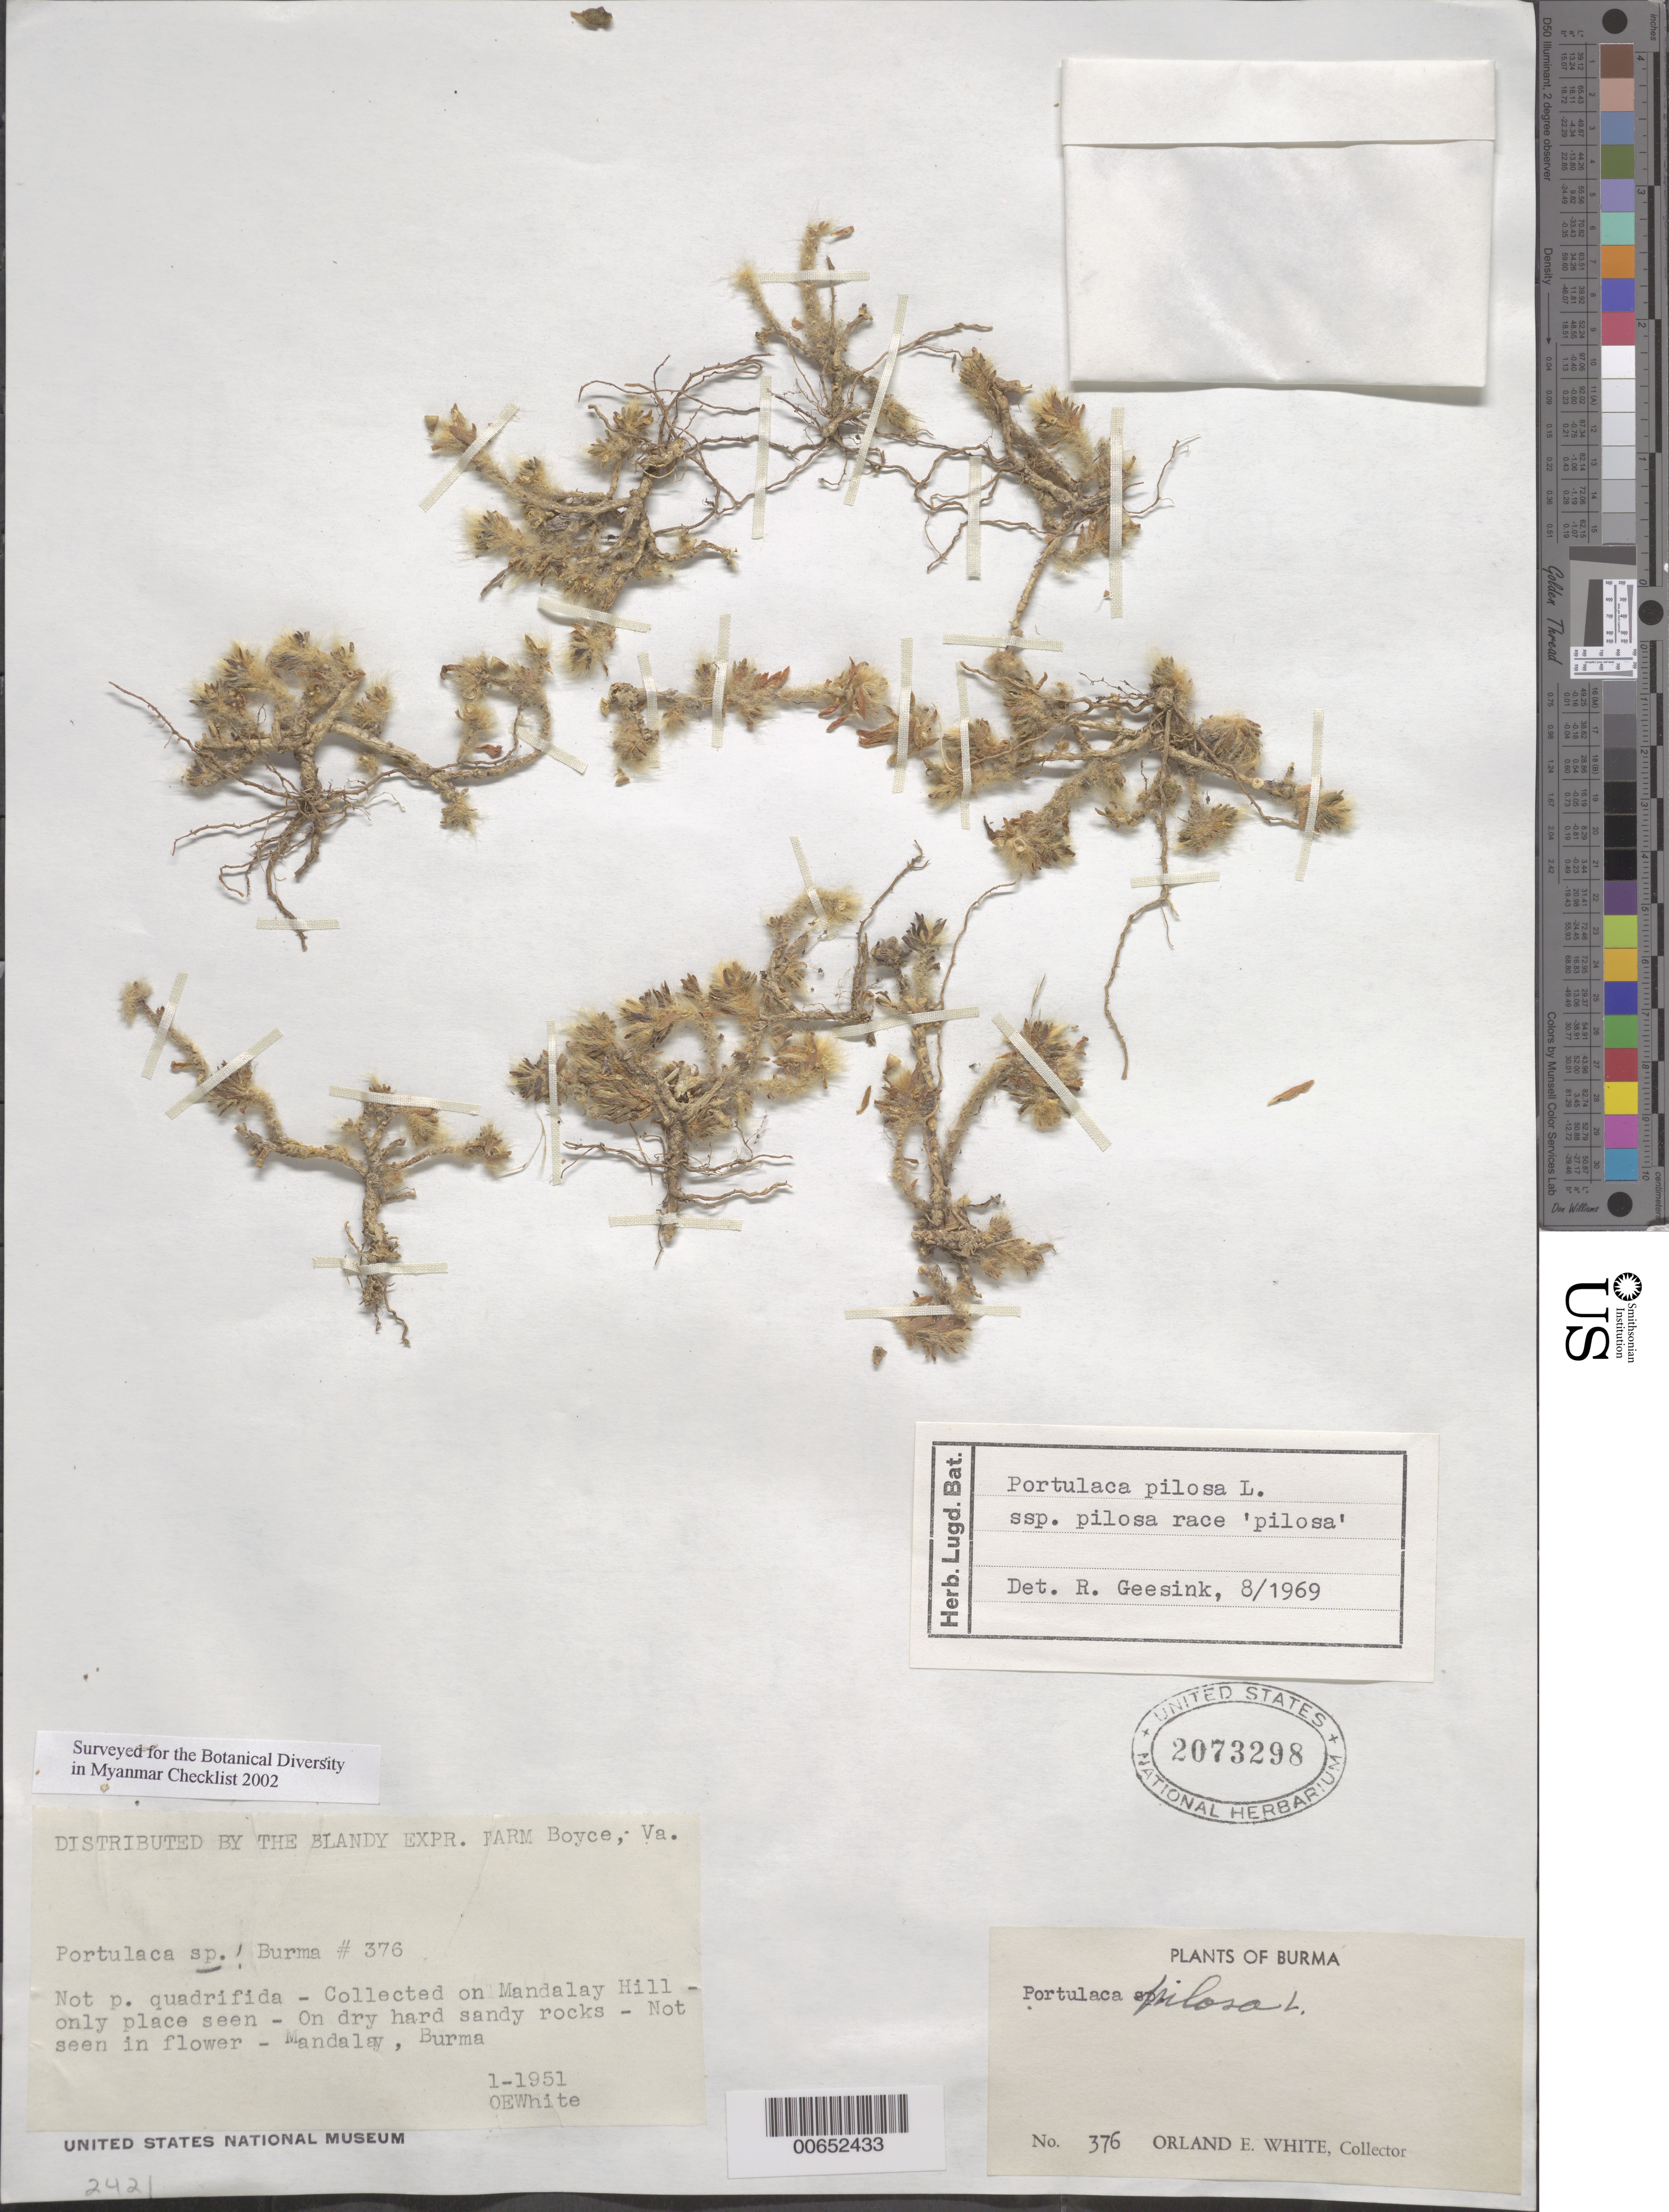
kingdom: Plantae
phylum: Tracheophyta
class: Magnoliopsida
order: Caryophyllales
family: Portulacaceae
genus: Portulaca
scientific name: Portulaca pilosa var. pilosa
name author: L.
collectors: O. E. White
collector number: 376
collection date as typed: Jan 1951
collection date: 1951-01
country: Myanmar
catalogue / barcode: US 2073298